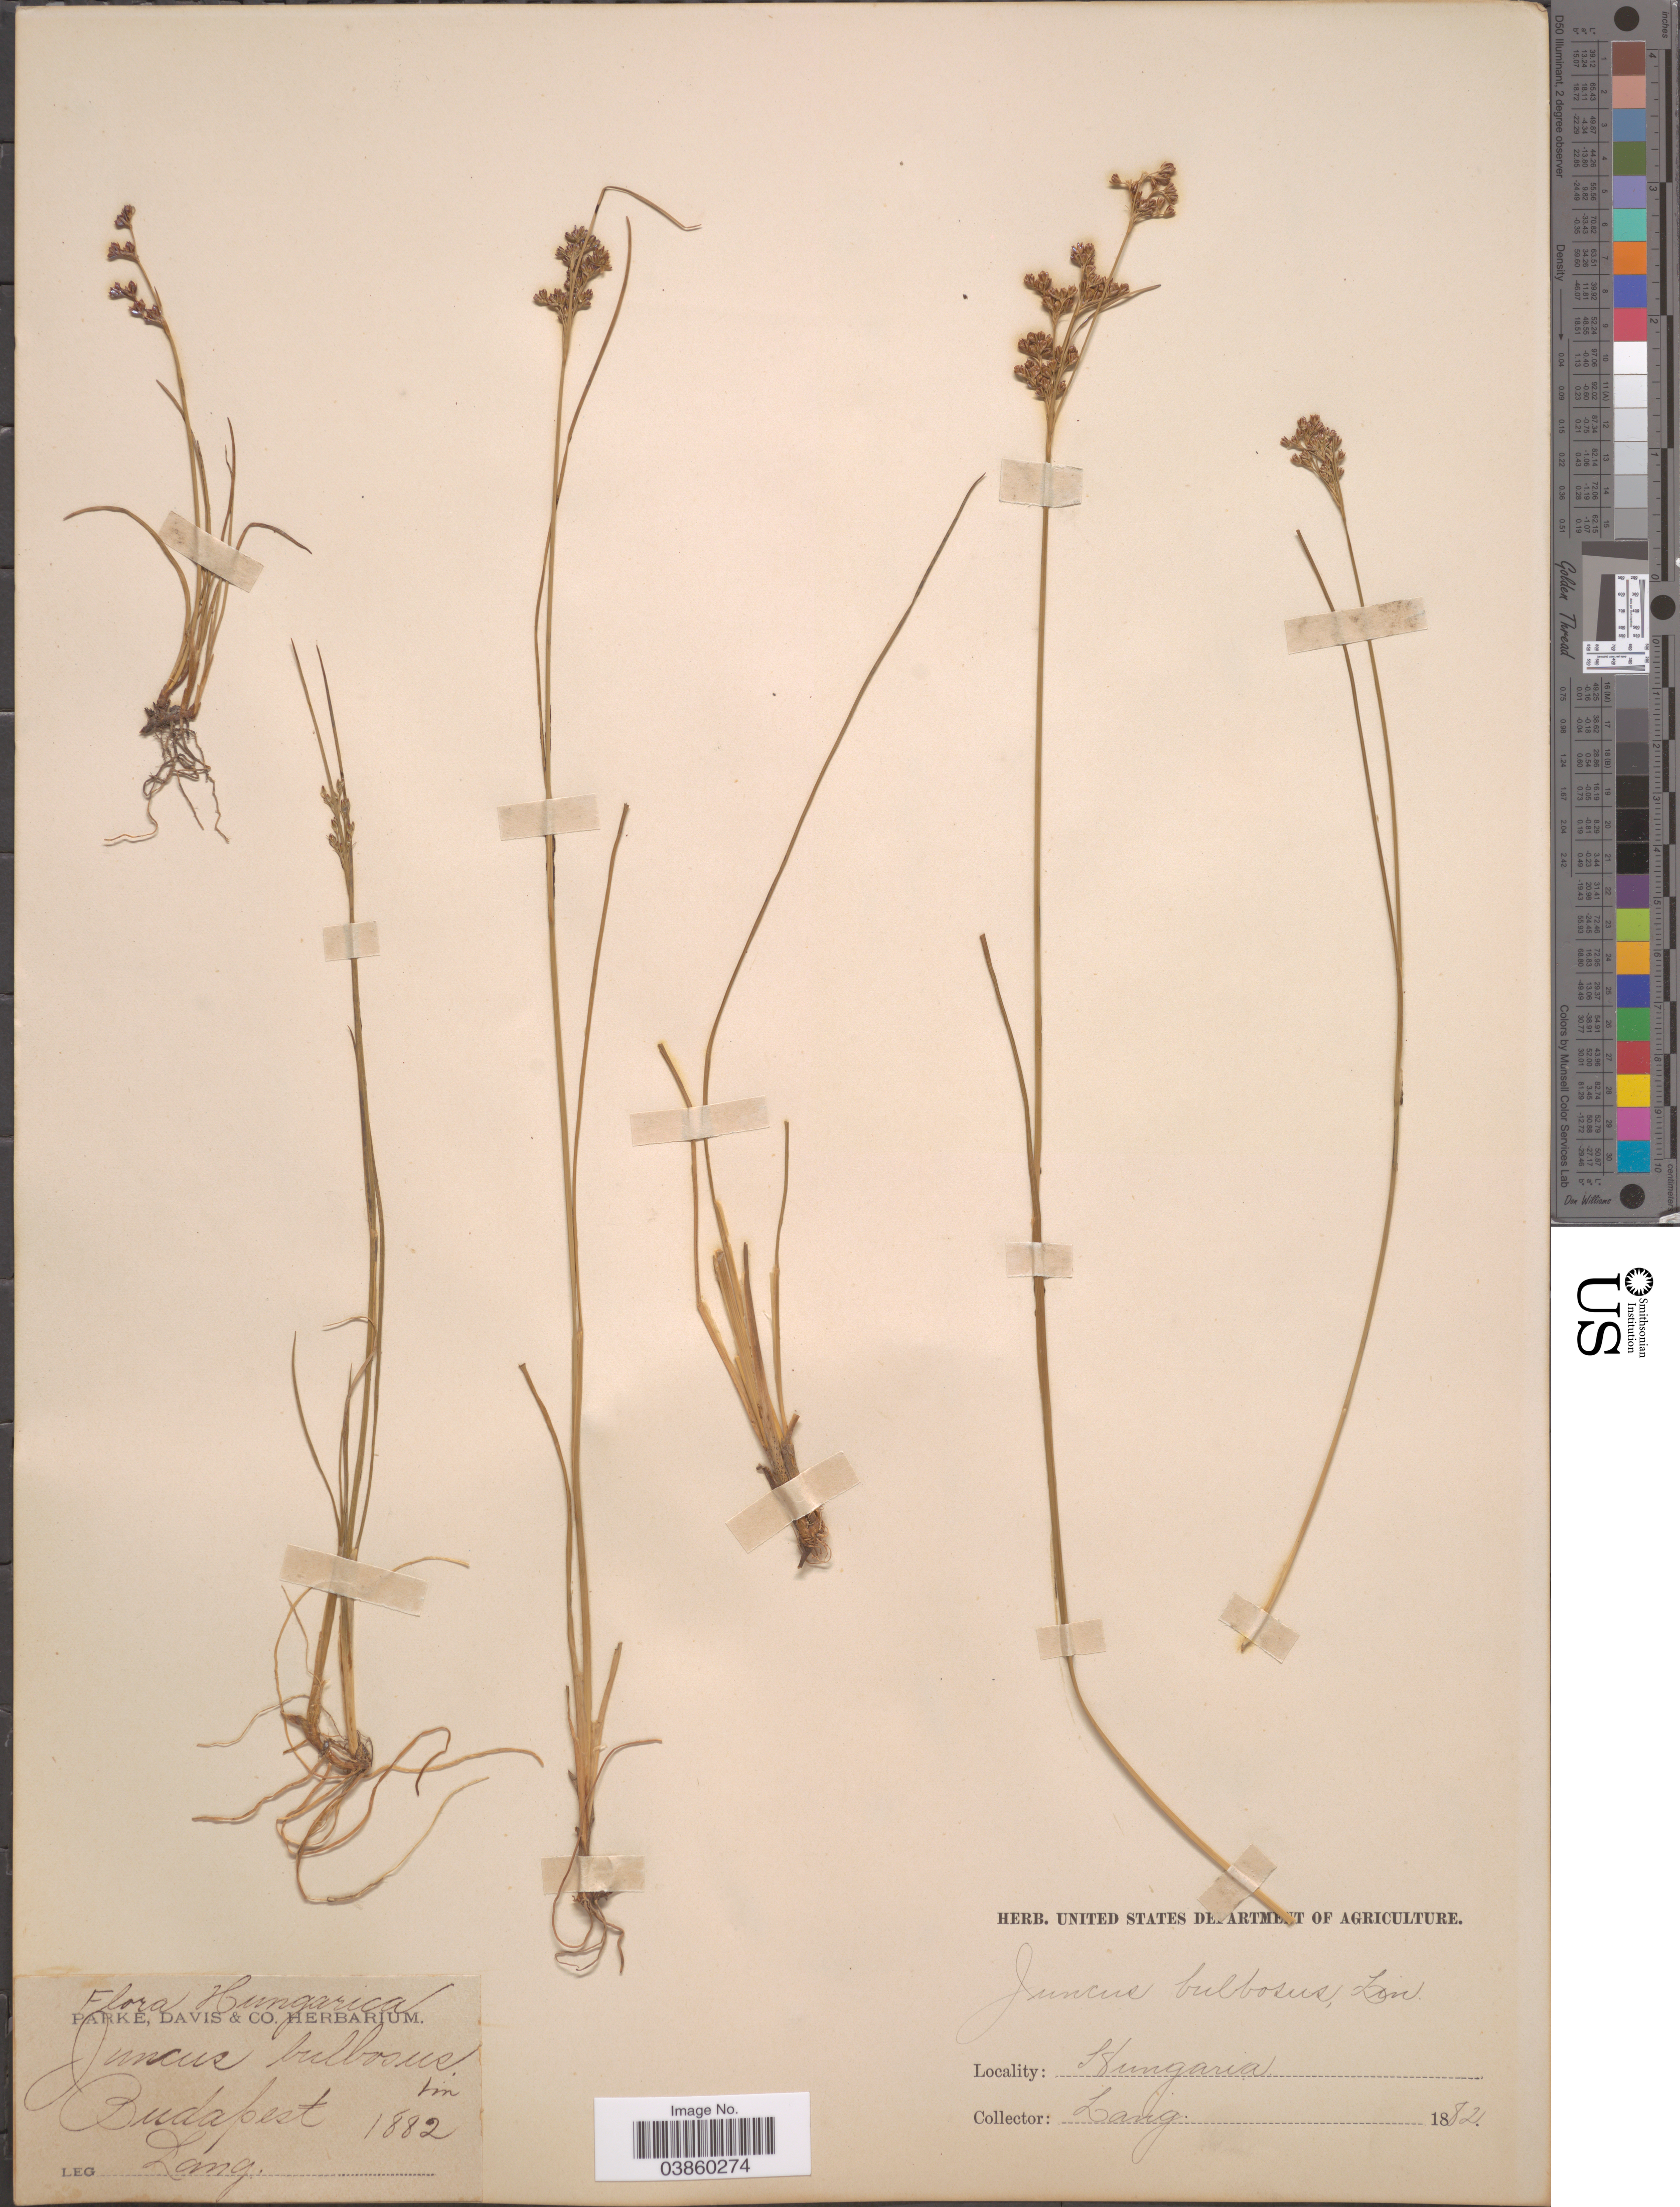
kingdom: Plantae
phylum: Tracheophyta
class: Liliopsida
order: Poales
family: Juncaceae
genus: Juncus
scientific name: Juncus bulbosus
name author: L.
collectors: -- Lang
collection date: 1882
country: Hungary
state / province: Budapest, Capital District of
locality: Budapest.